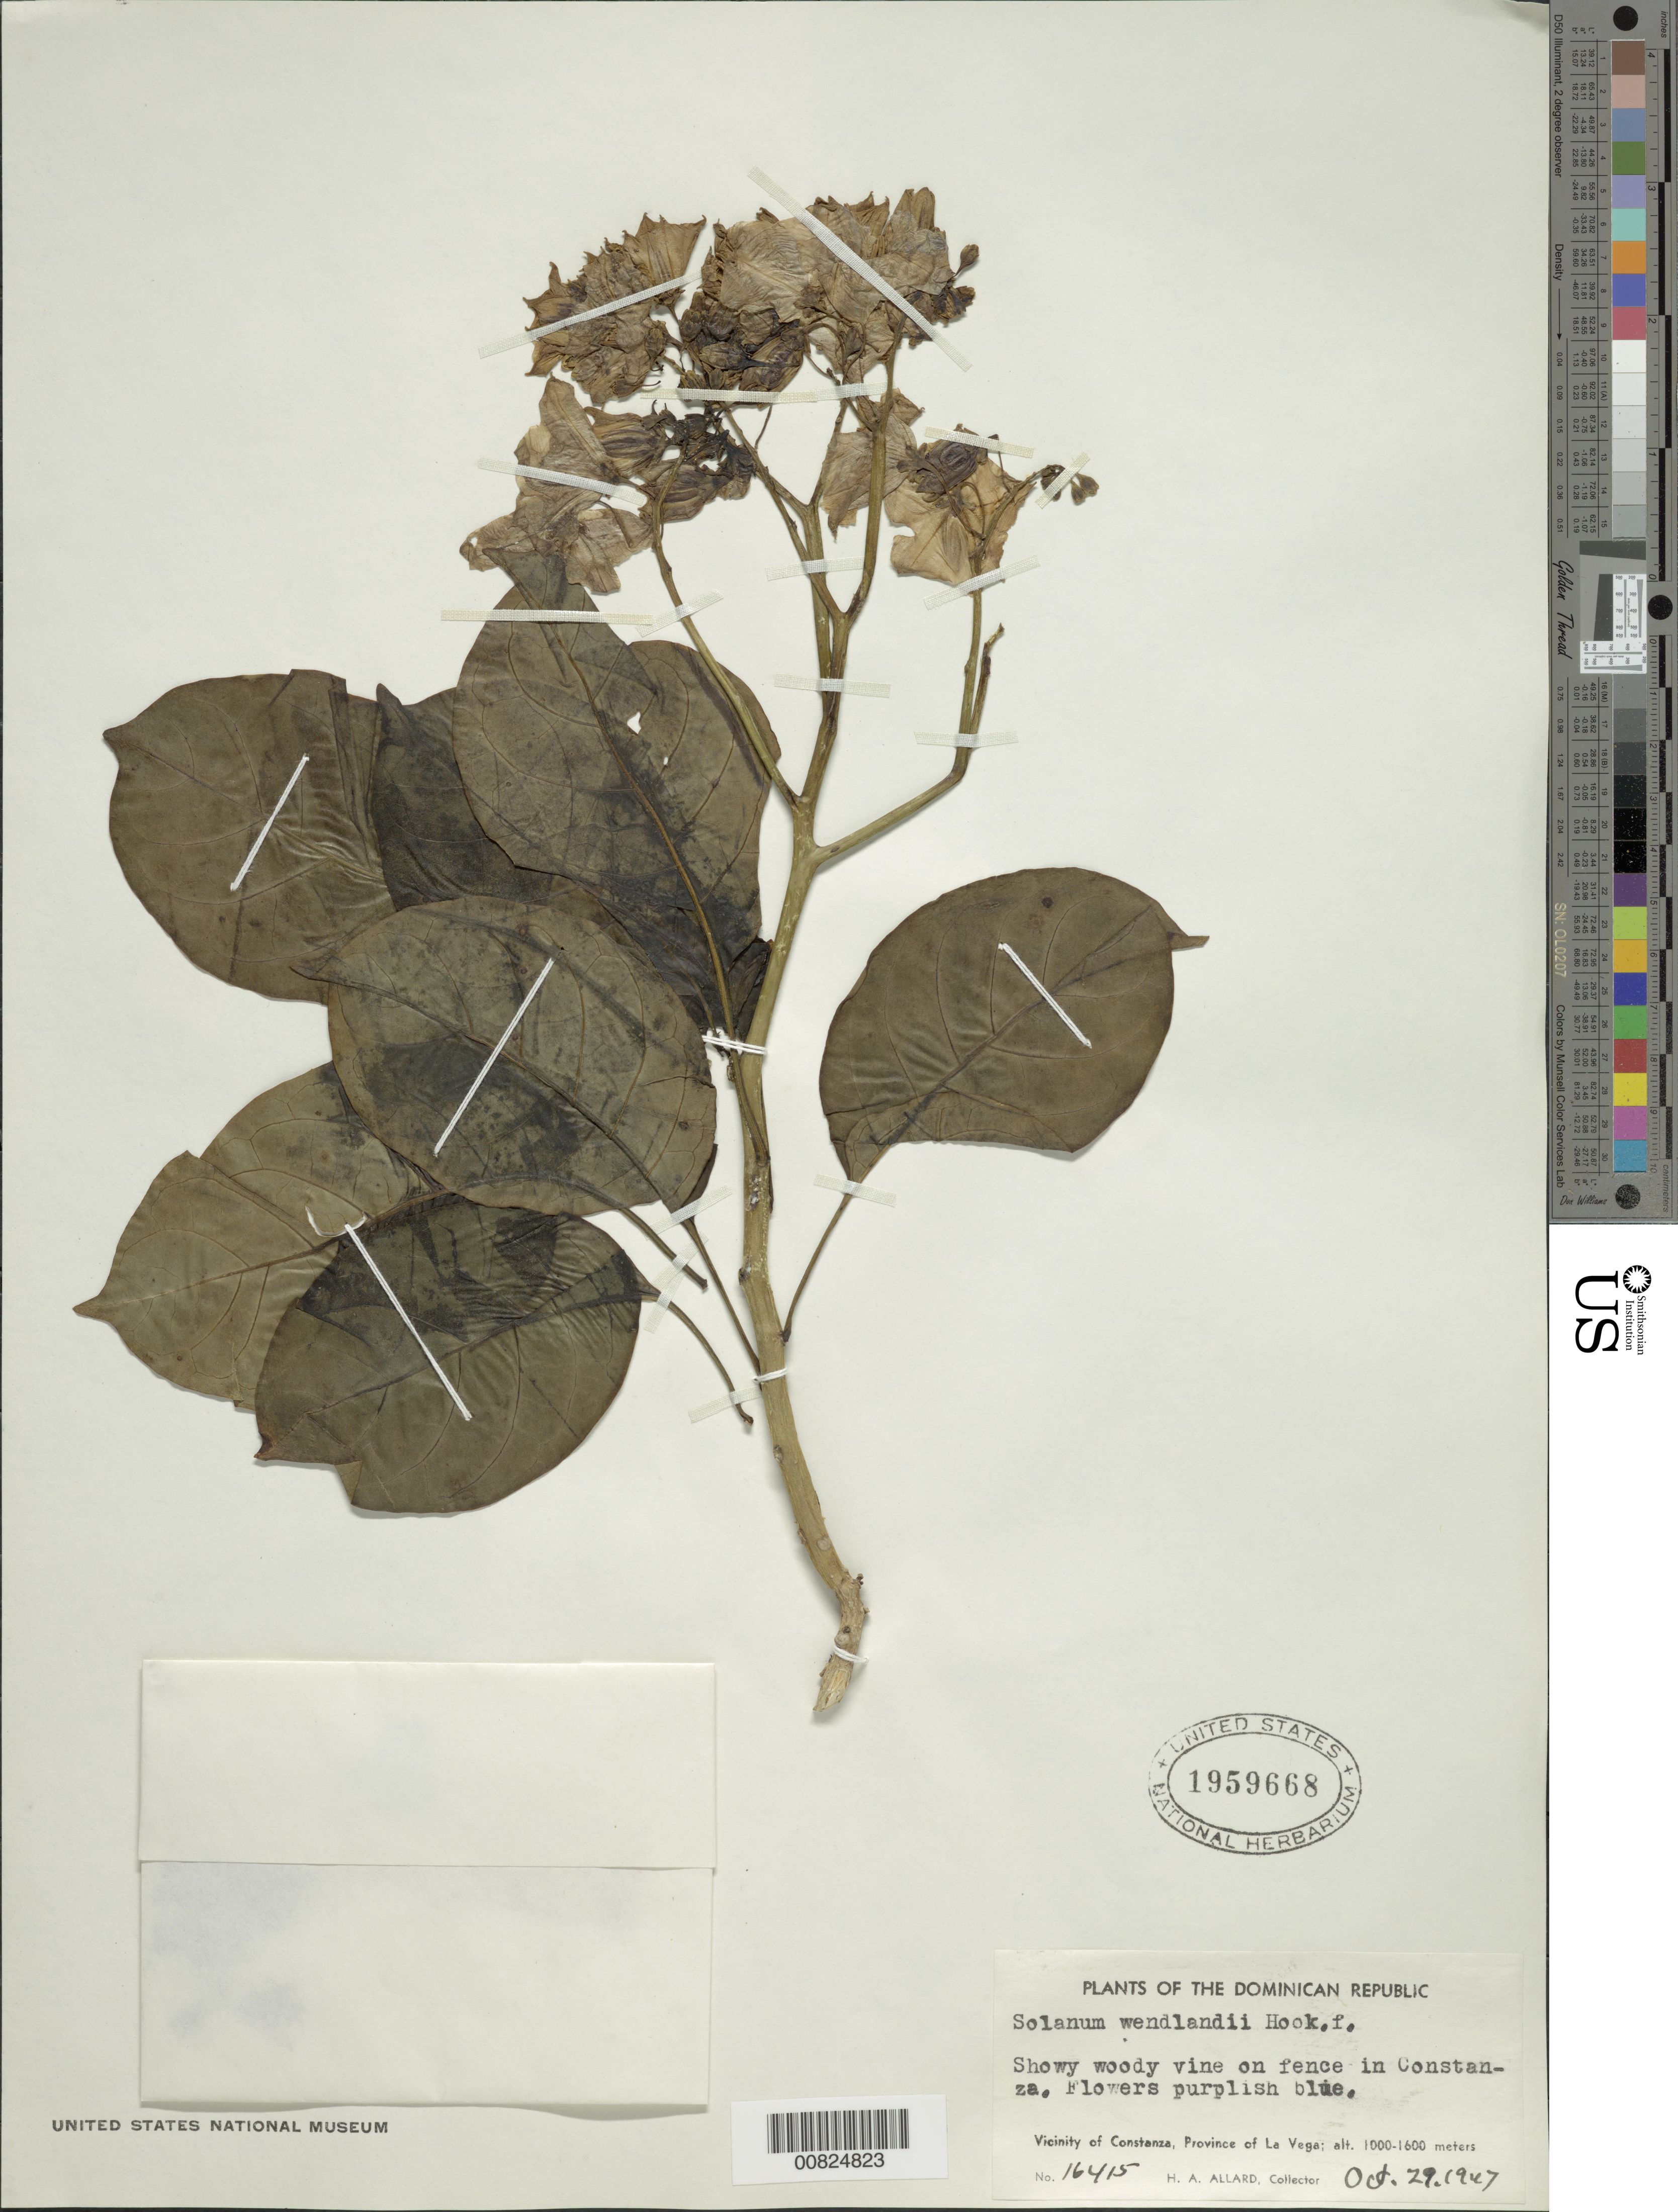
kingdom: Plantae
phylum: Tracheophyta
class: Magnoliopsida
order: Solanales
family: Solanaceae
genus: Solanum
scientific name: Solanum wendlandii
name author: Hook. f.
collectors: H. A. Allard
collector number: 16415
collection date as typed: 29 Oct 1947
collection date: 1947-10-29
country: Dominican Republic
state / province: La Vega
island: Hispaniola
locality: Constanza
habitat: On fence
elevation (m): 1000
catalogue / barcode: US 1959668